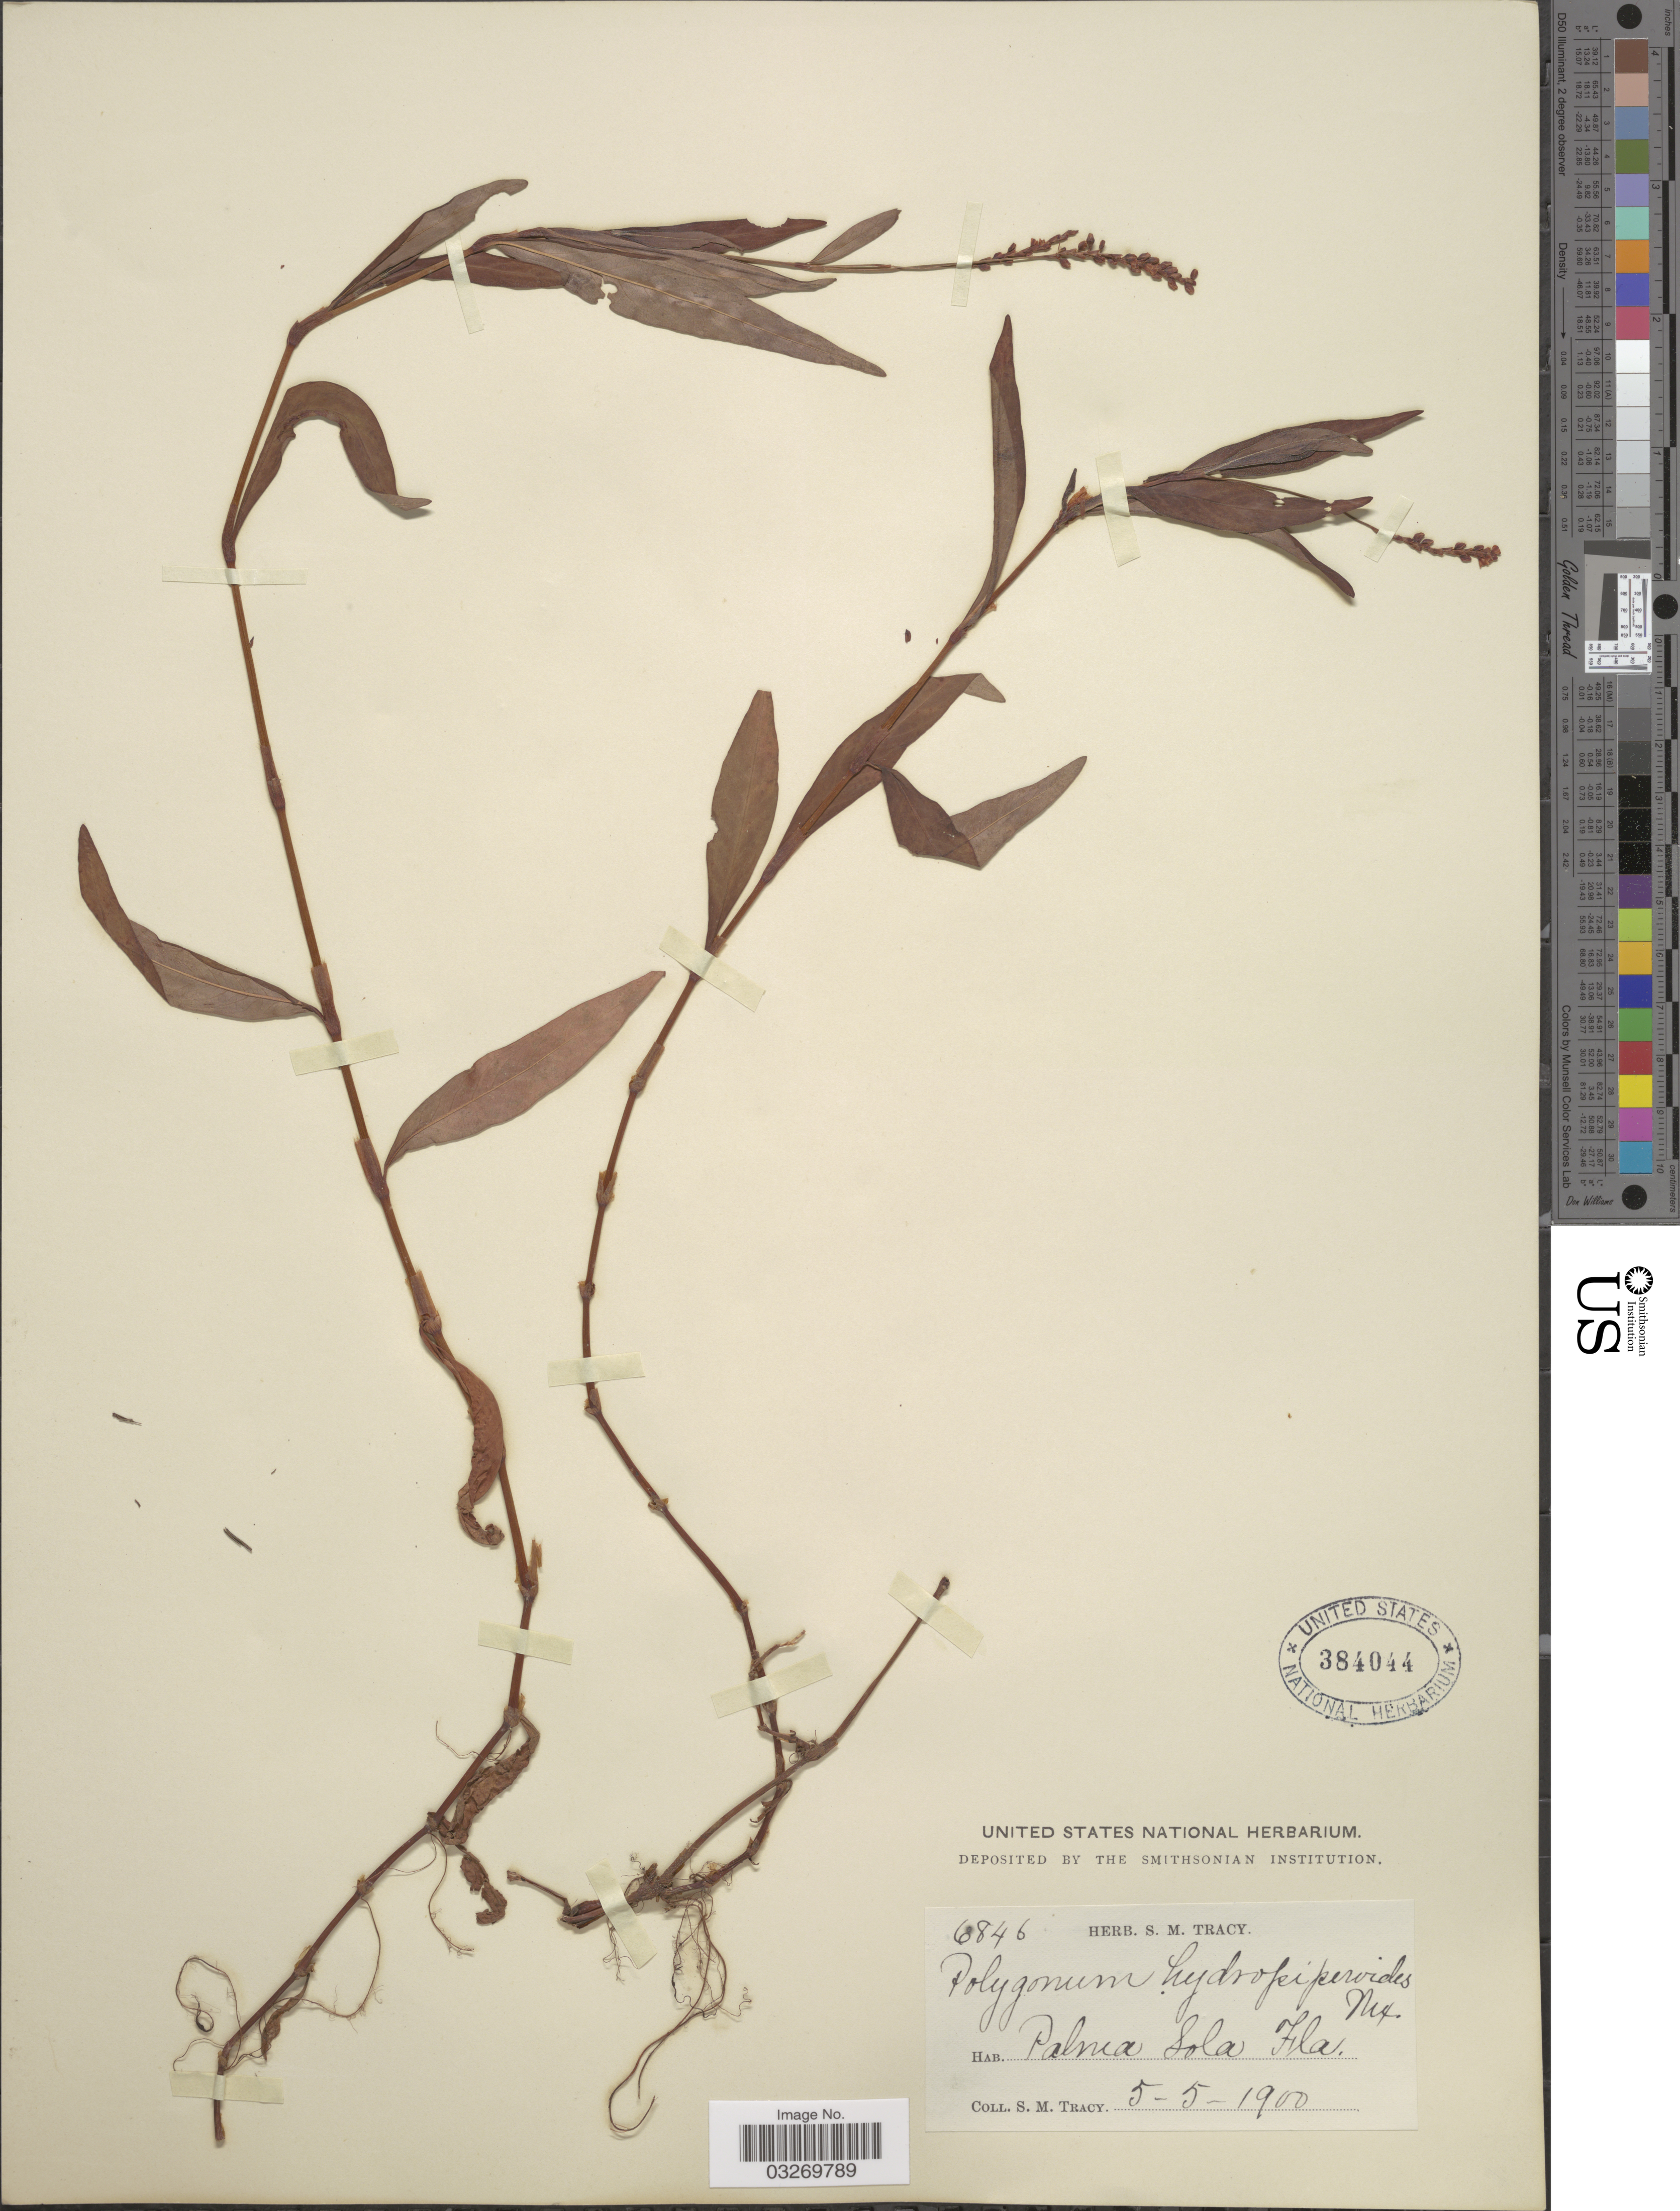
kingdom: Plantae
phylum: Tracheophyta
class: Magnoliopsida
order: Caryophyllales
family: Polygonaceae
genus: Polygonum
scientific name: Polygonum hydropiperoides var. macerum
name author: Stanford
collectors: S. M. Tracy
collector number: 6846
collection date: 1900-05-05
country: United States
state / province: Florida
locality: Palma Sola.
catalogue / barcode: US 384044